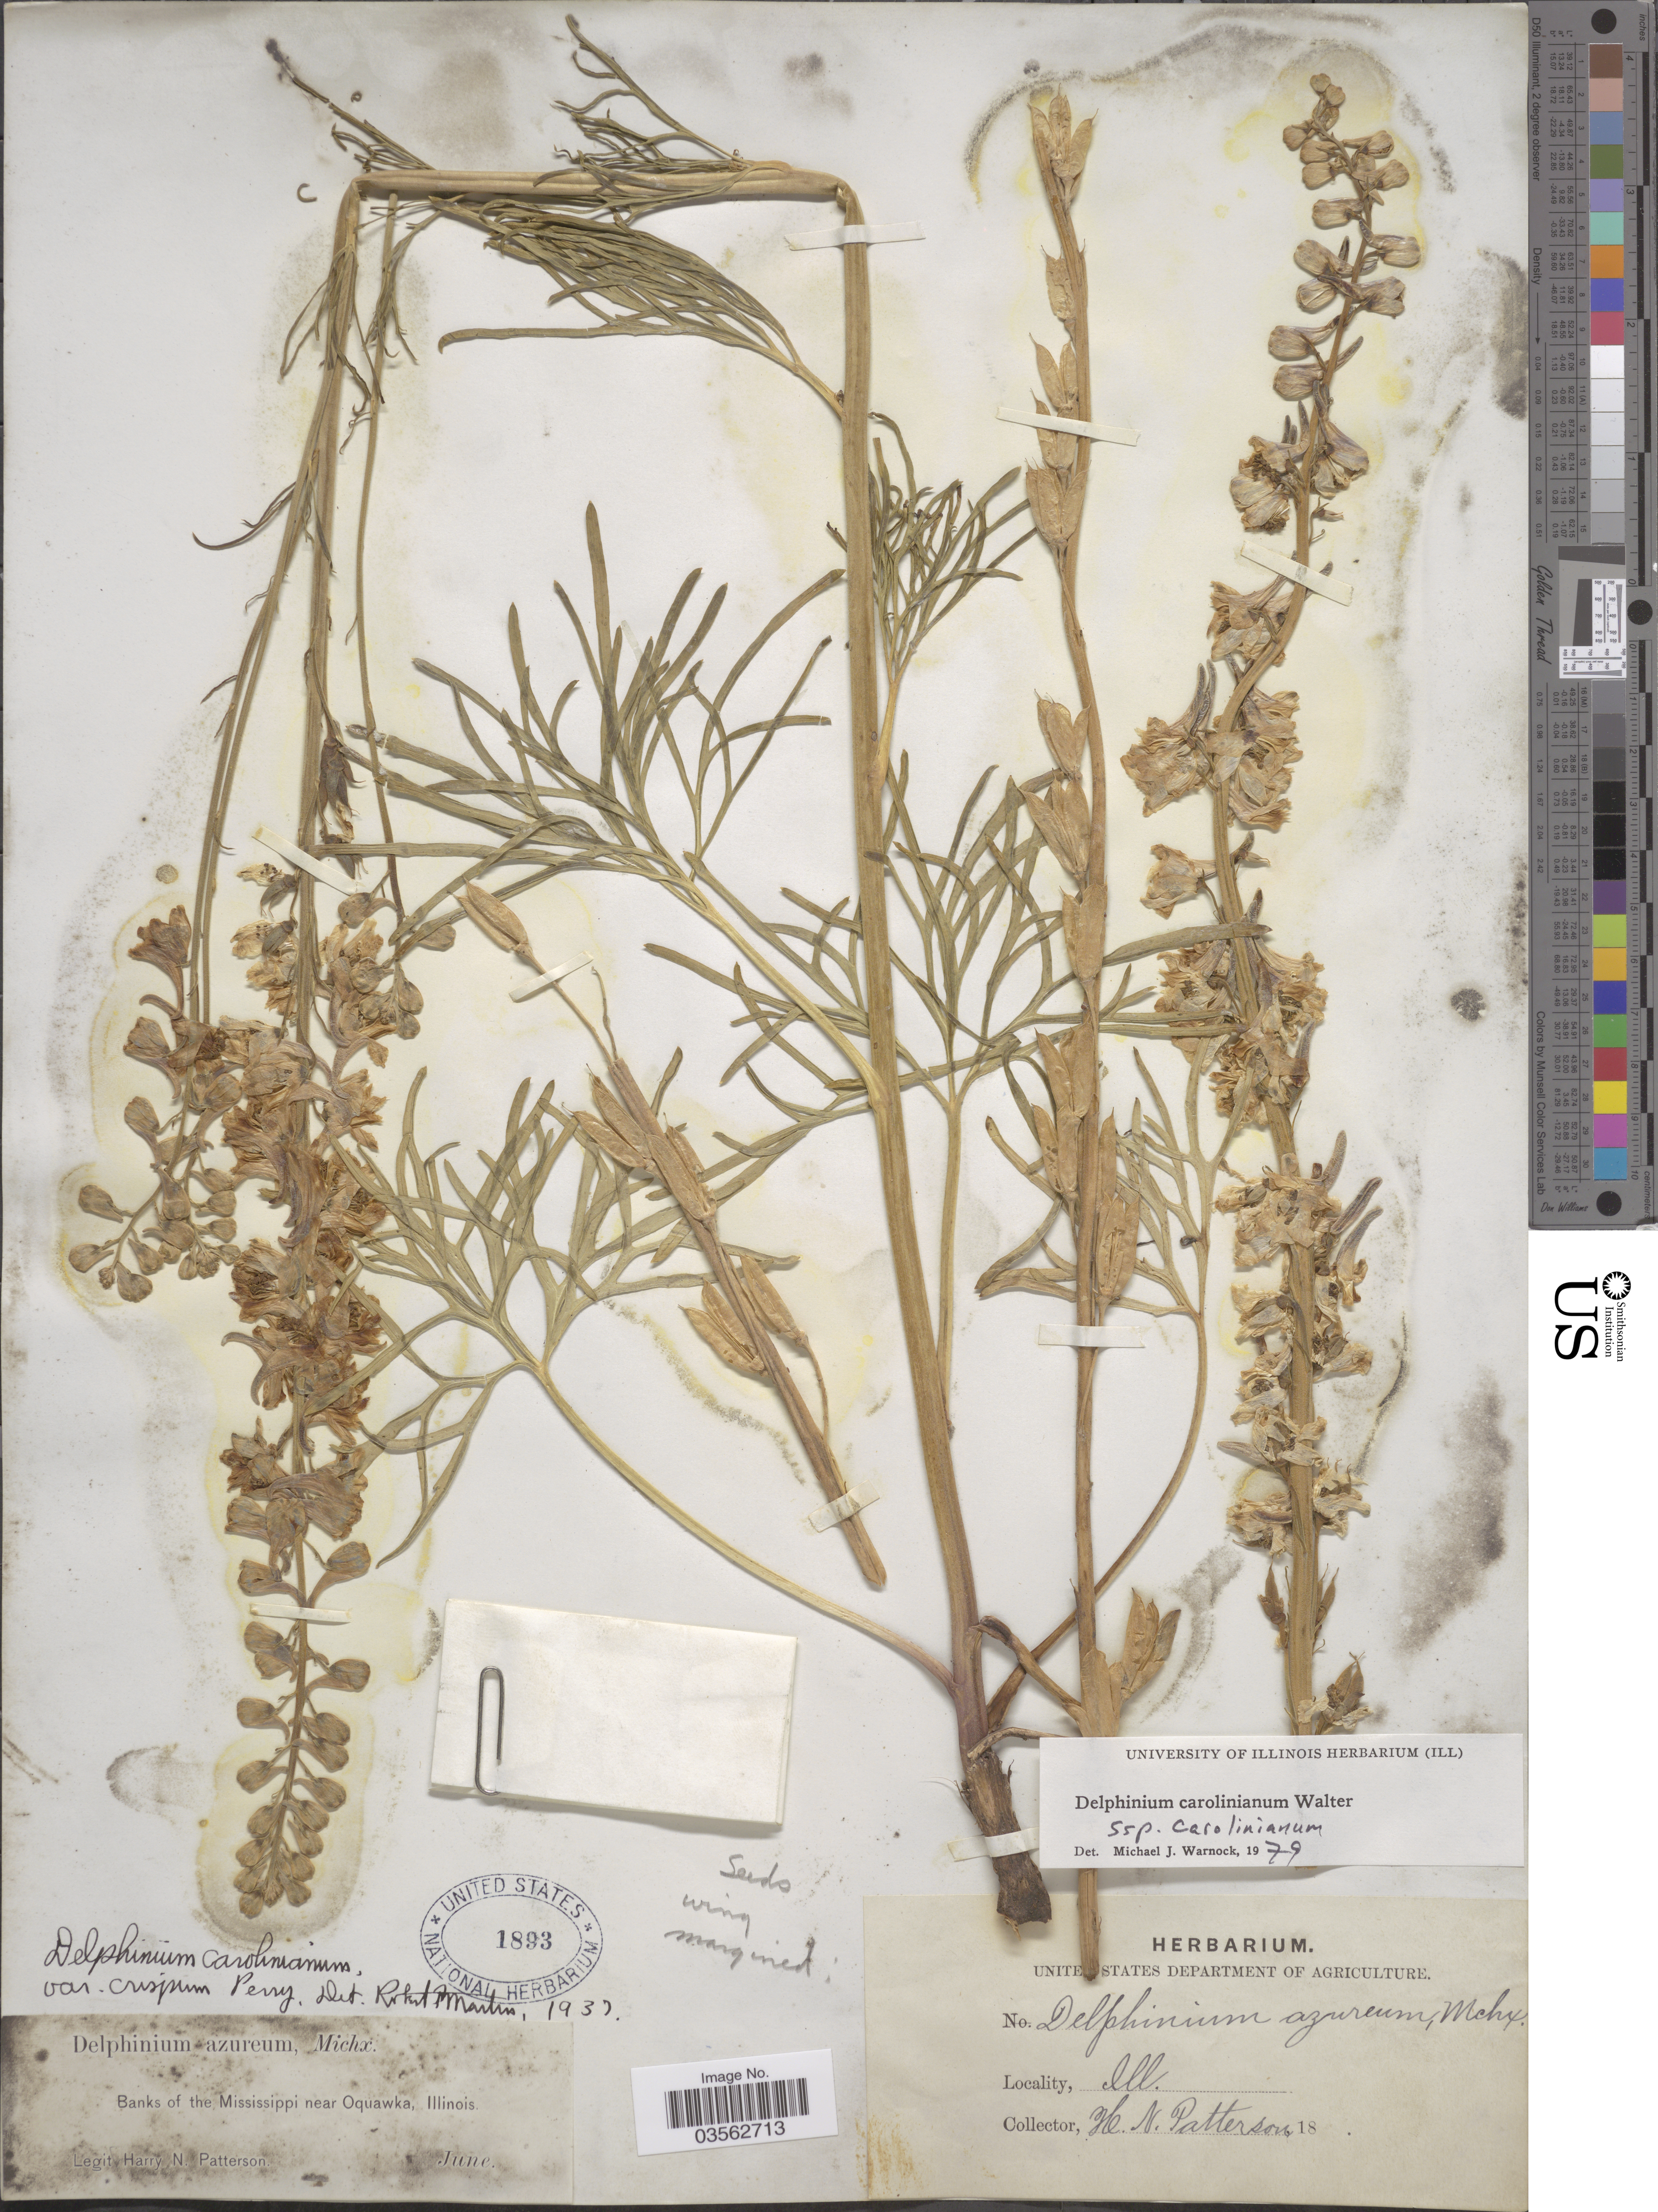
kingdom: Plantae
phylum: Tracheophyta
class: Magnoliopsida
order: Ranunculales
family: Ranunculaceae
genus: Delphinium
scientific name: Delphinium carolinianum subsp. carolinianum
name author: Walter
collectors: H. N. Patterson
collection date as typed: June 18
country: United States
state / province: Illinois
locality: Banks of the Mississippi near Oquawka.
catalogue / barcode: US 1893